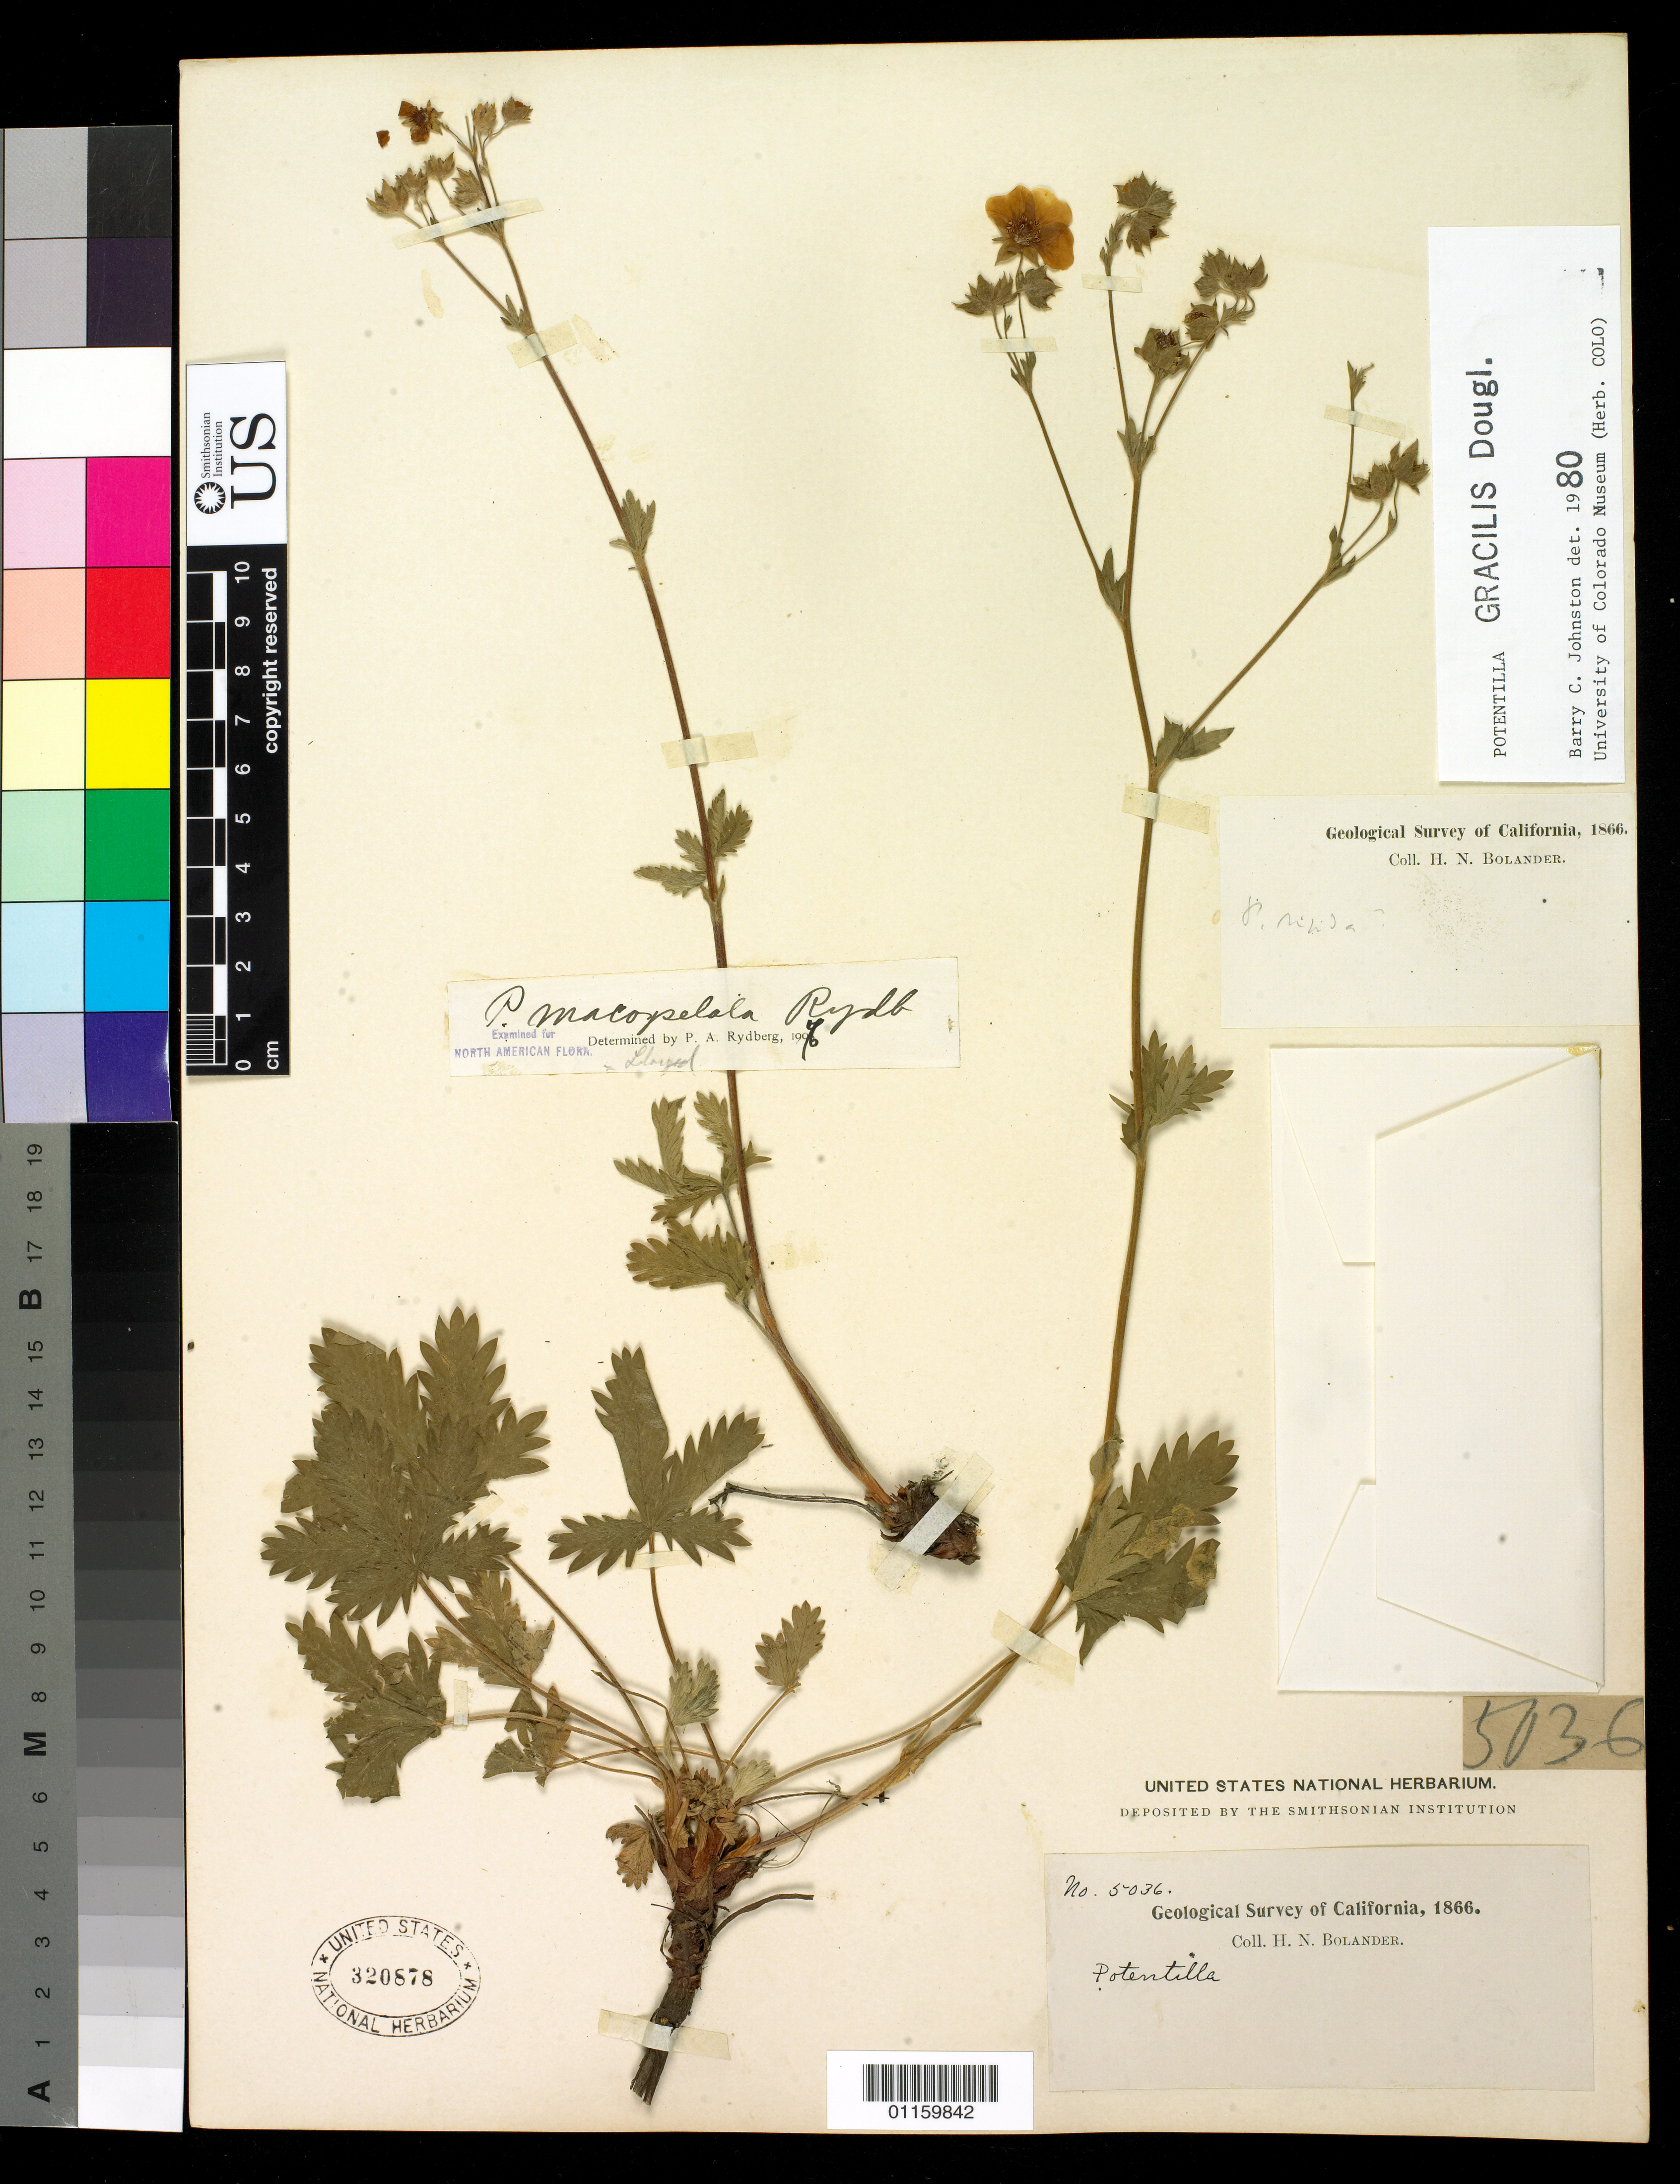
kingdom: Plantae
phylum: Tracheophyta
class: Magnoliopsida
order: Rosales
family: Rosaceae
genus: Potentilla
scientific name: Potentilla gracilis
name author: Douglas ex Hook.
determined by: Johnston, B. C.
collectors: H. Bolander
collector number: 5036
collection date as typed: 1866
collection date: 1866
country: United States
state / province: California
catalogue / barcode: US 320878